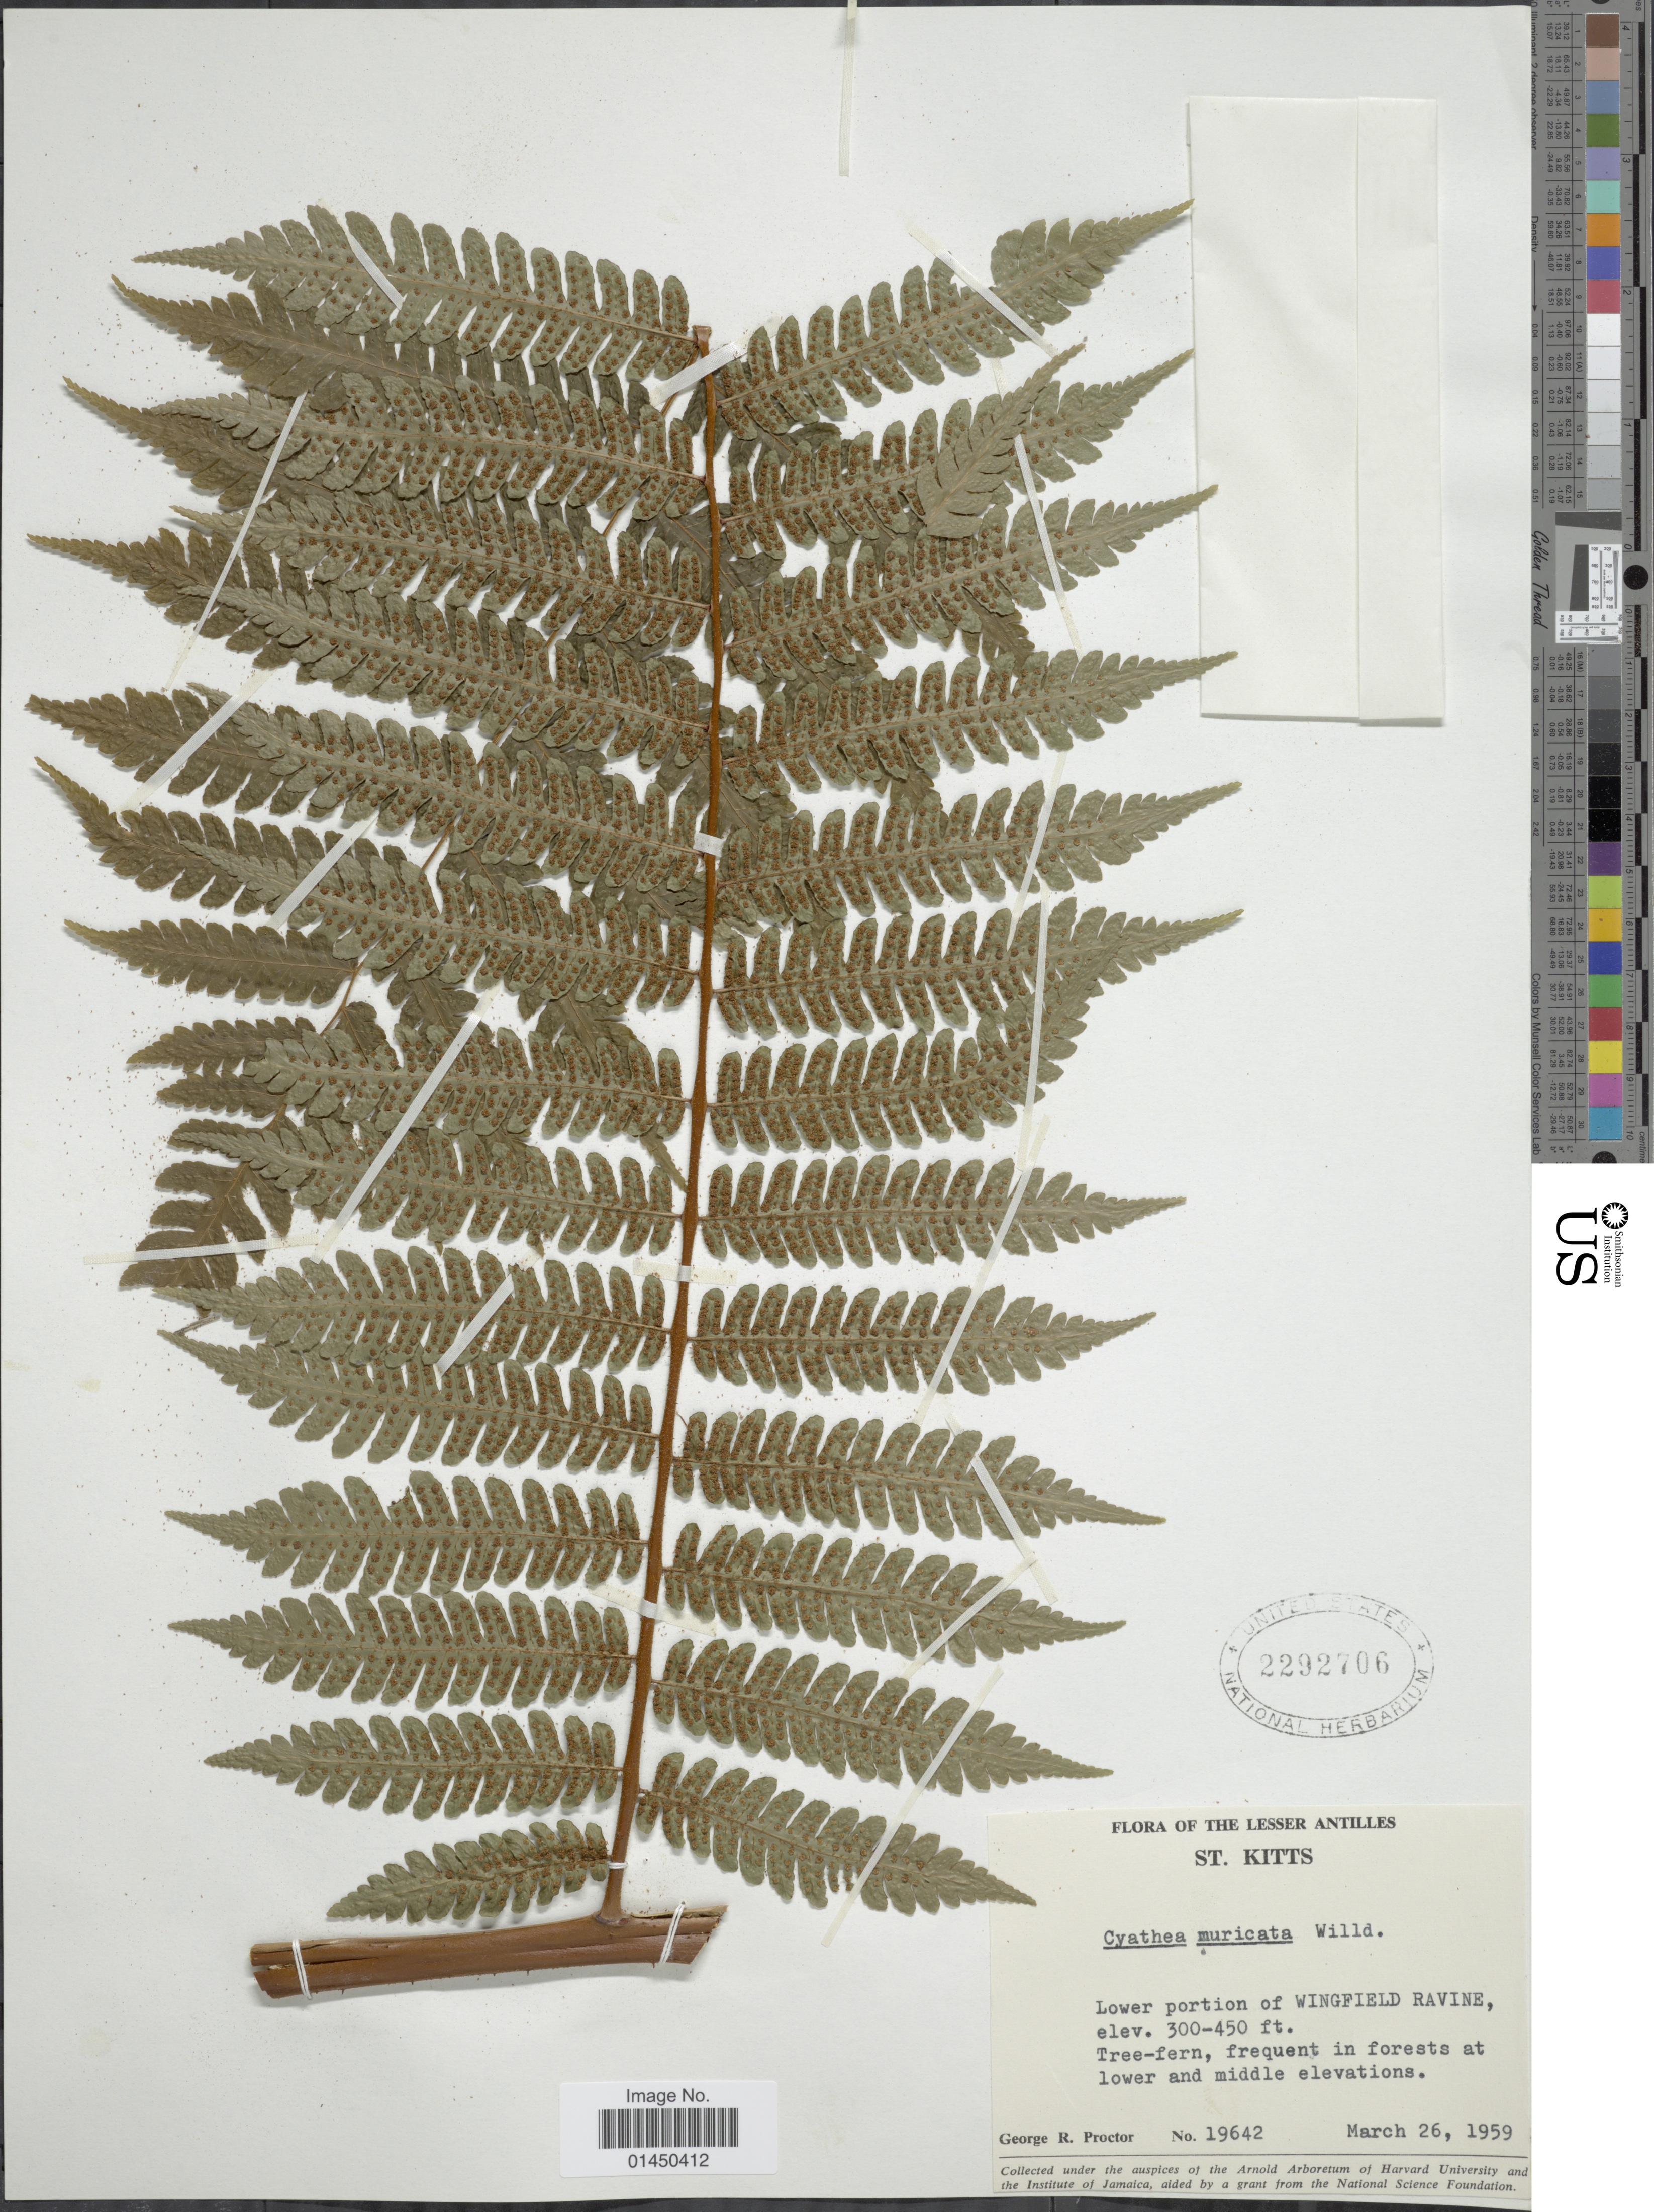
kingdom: Plantae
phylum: Tracheophyta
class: Polypodiopsida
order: Cyatheales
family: Cyatheaceae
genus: Cyathea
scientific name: Cyathea muricata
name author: (Willd.) Fée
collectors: G. R. Proctor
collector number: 19642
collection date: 1959-03-26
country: St. Christopher-Nevis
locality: The Lesser Antilles, St. Kitts, lower portion of Wingfield Ravine.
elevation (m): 91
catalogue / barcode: US 2292706